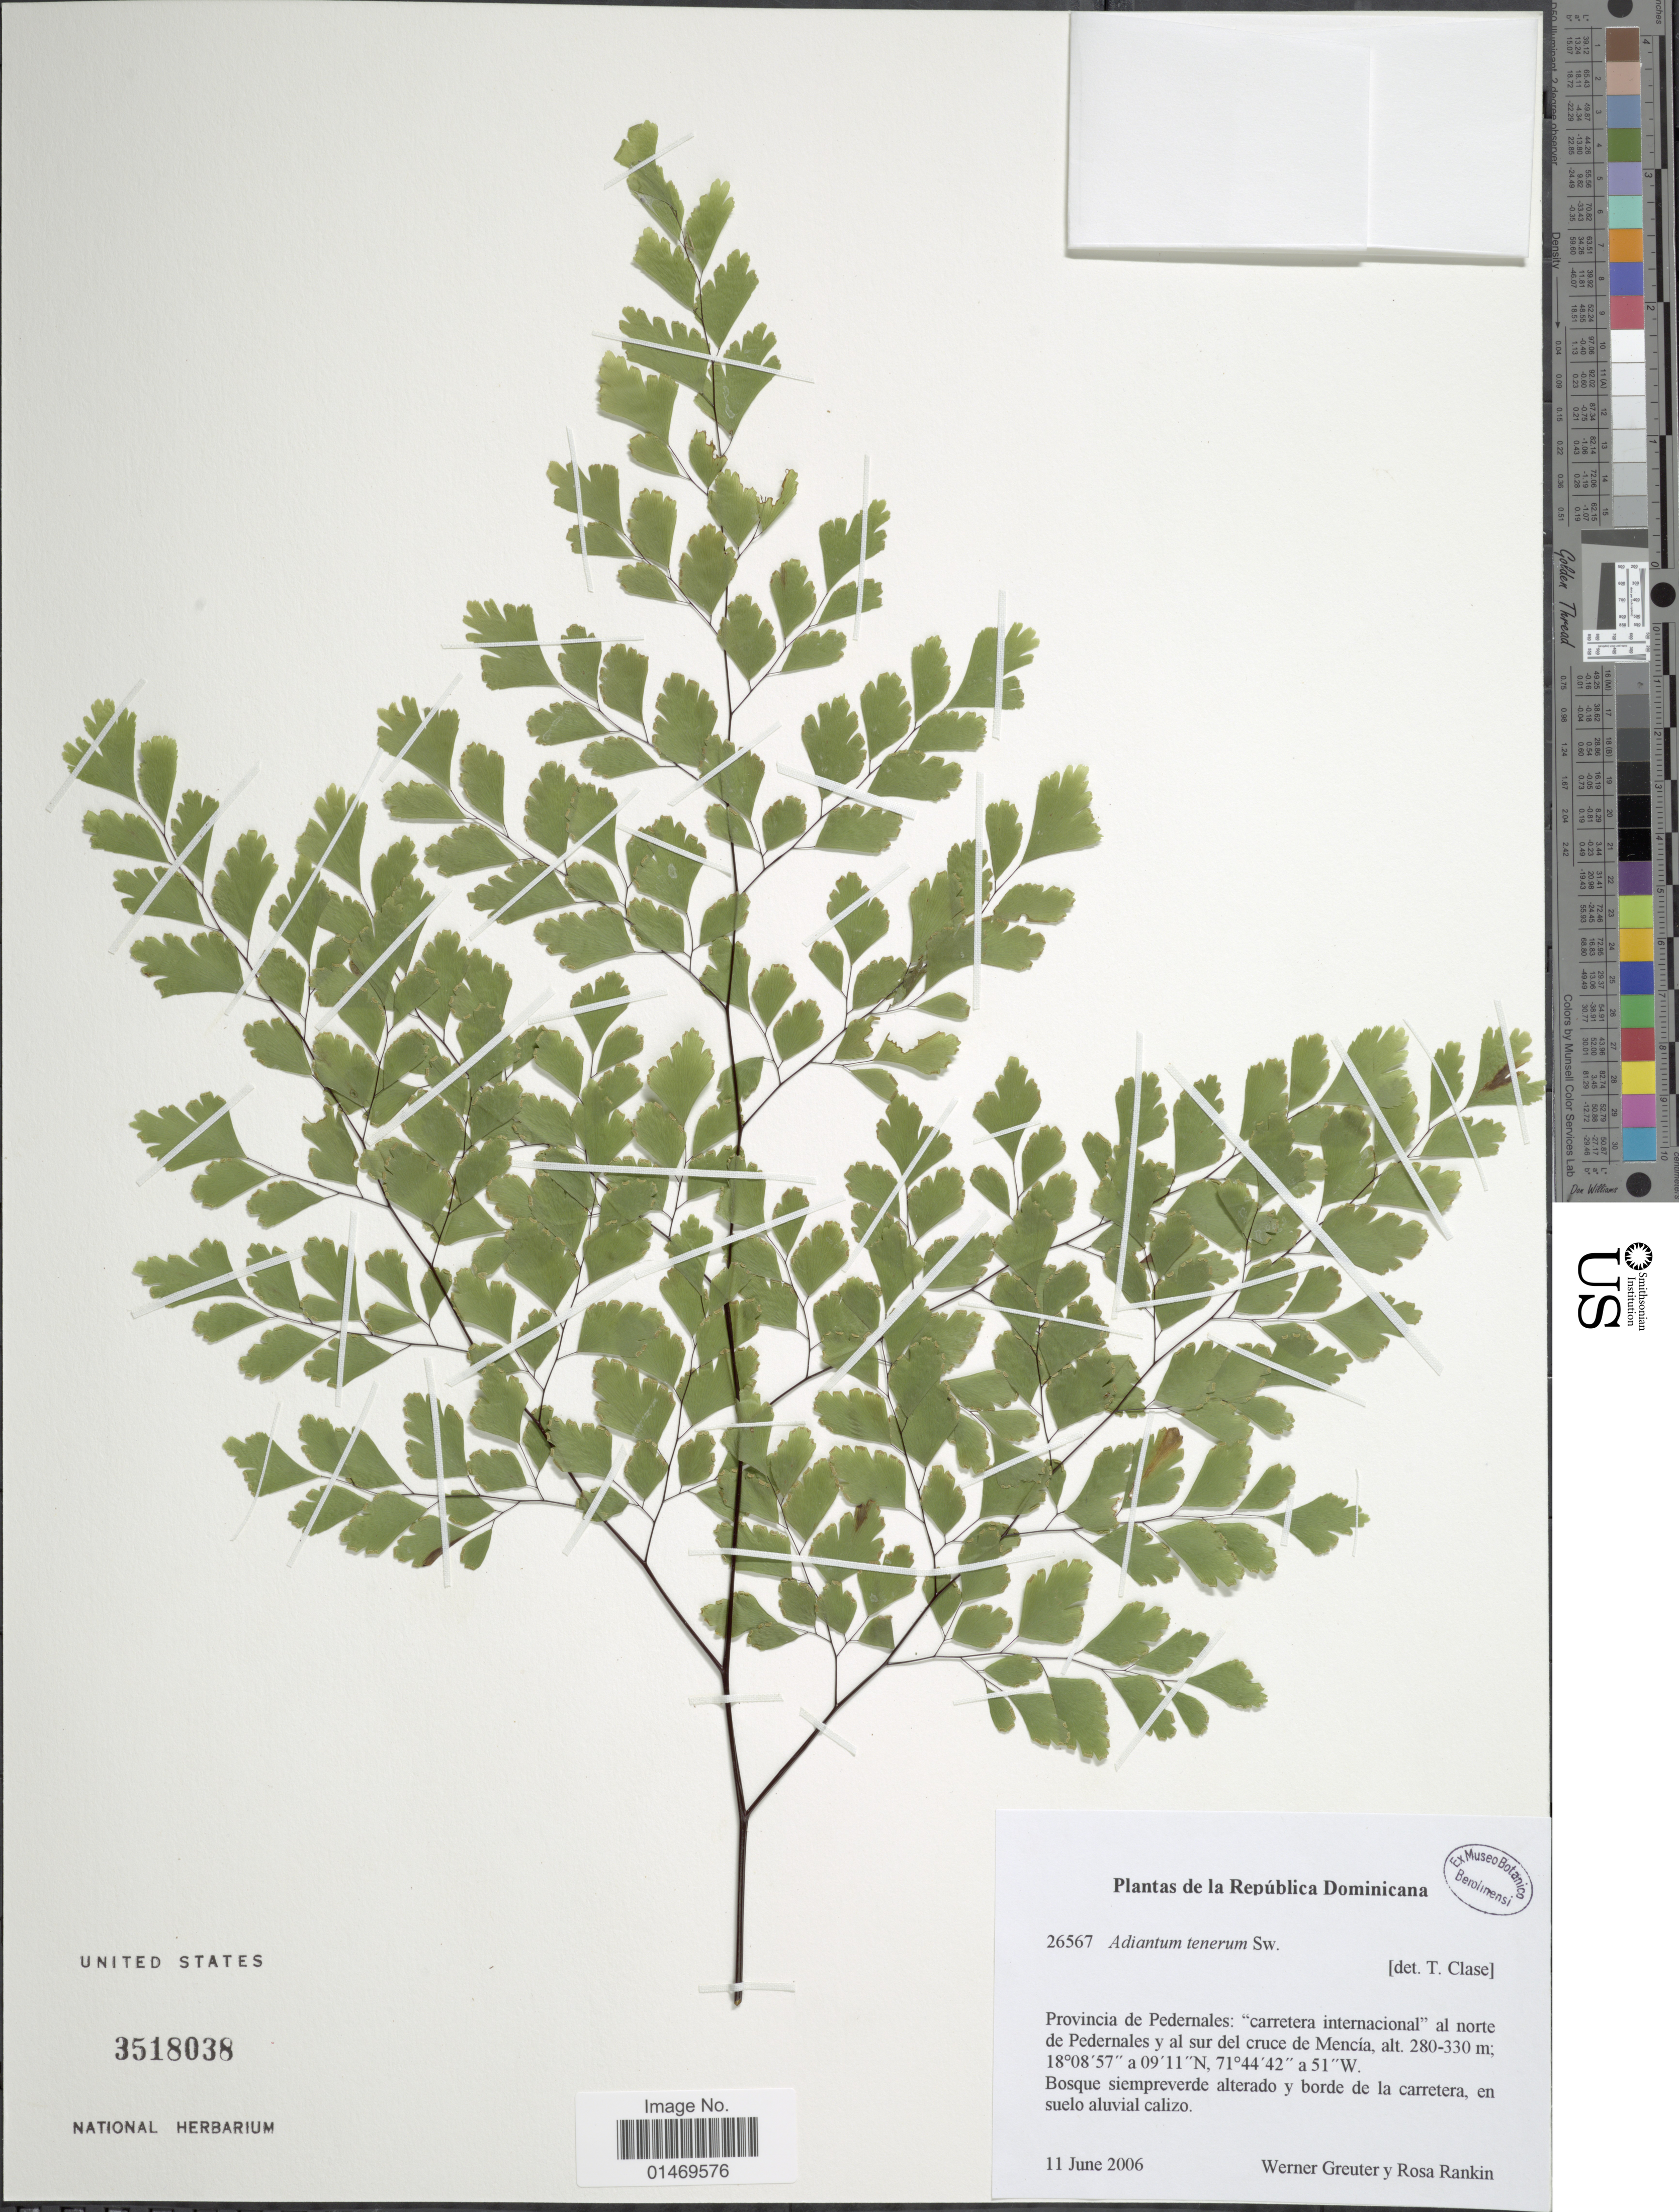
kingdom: Plantae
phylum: Tracheophyta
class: Polypodiopsida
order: Polypodiales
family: Pteridaceae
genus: Adiantum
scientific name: Adiantum tenerum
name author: Sw.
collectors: W. R. Greuter & R. Rankin Rodriguez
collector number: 26567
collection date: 2006-06-11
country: Dominican Republic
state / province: Pedernales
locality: Carretera international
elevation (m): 280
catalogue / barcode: US 3518038